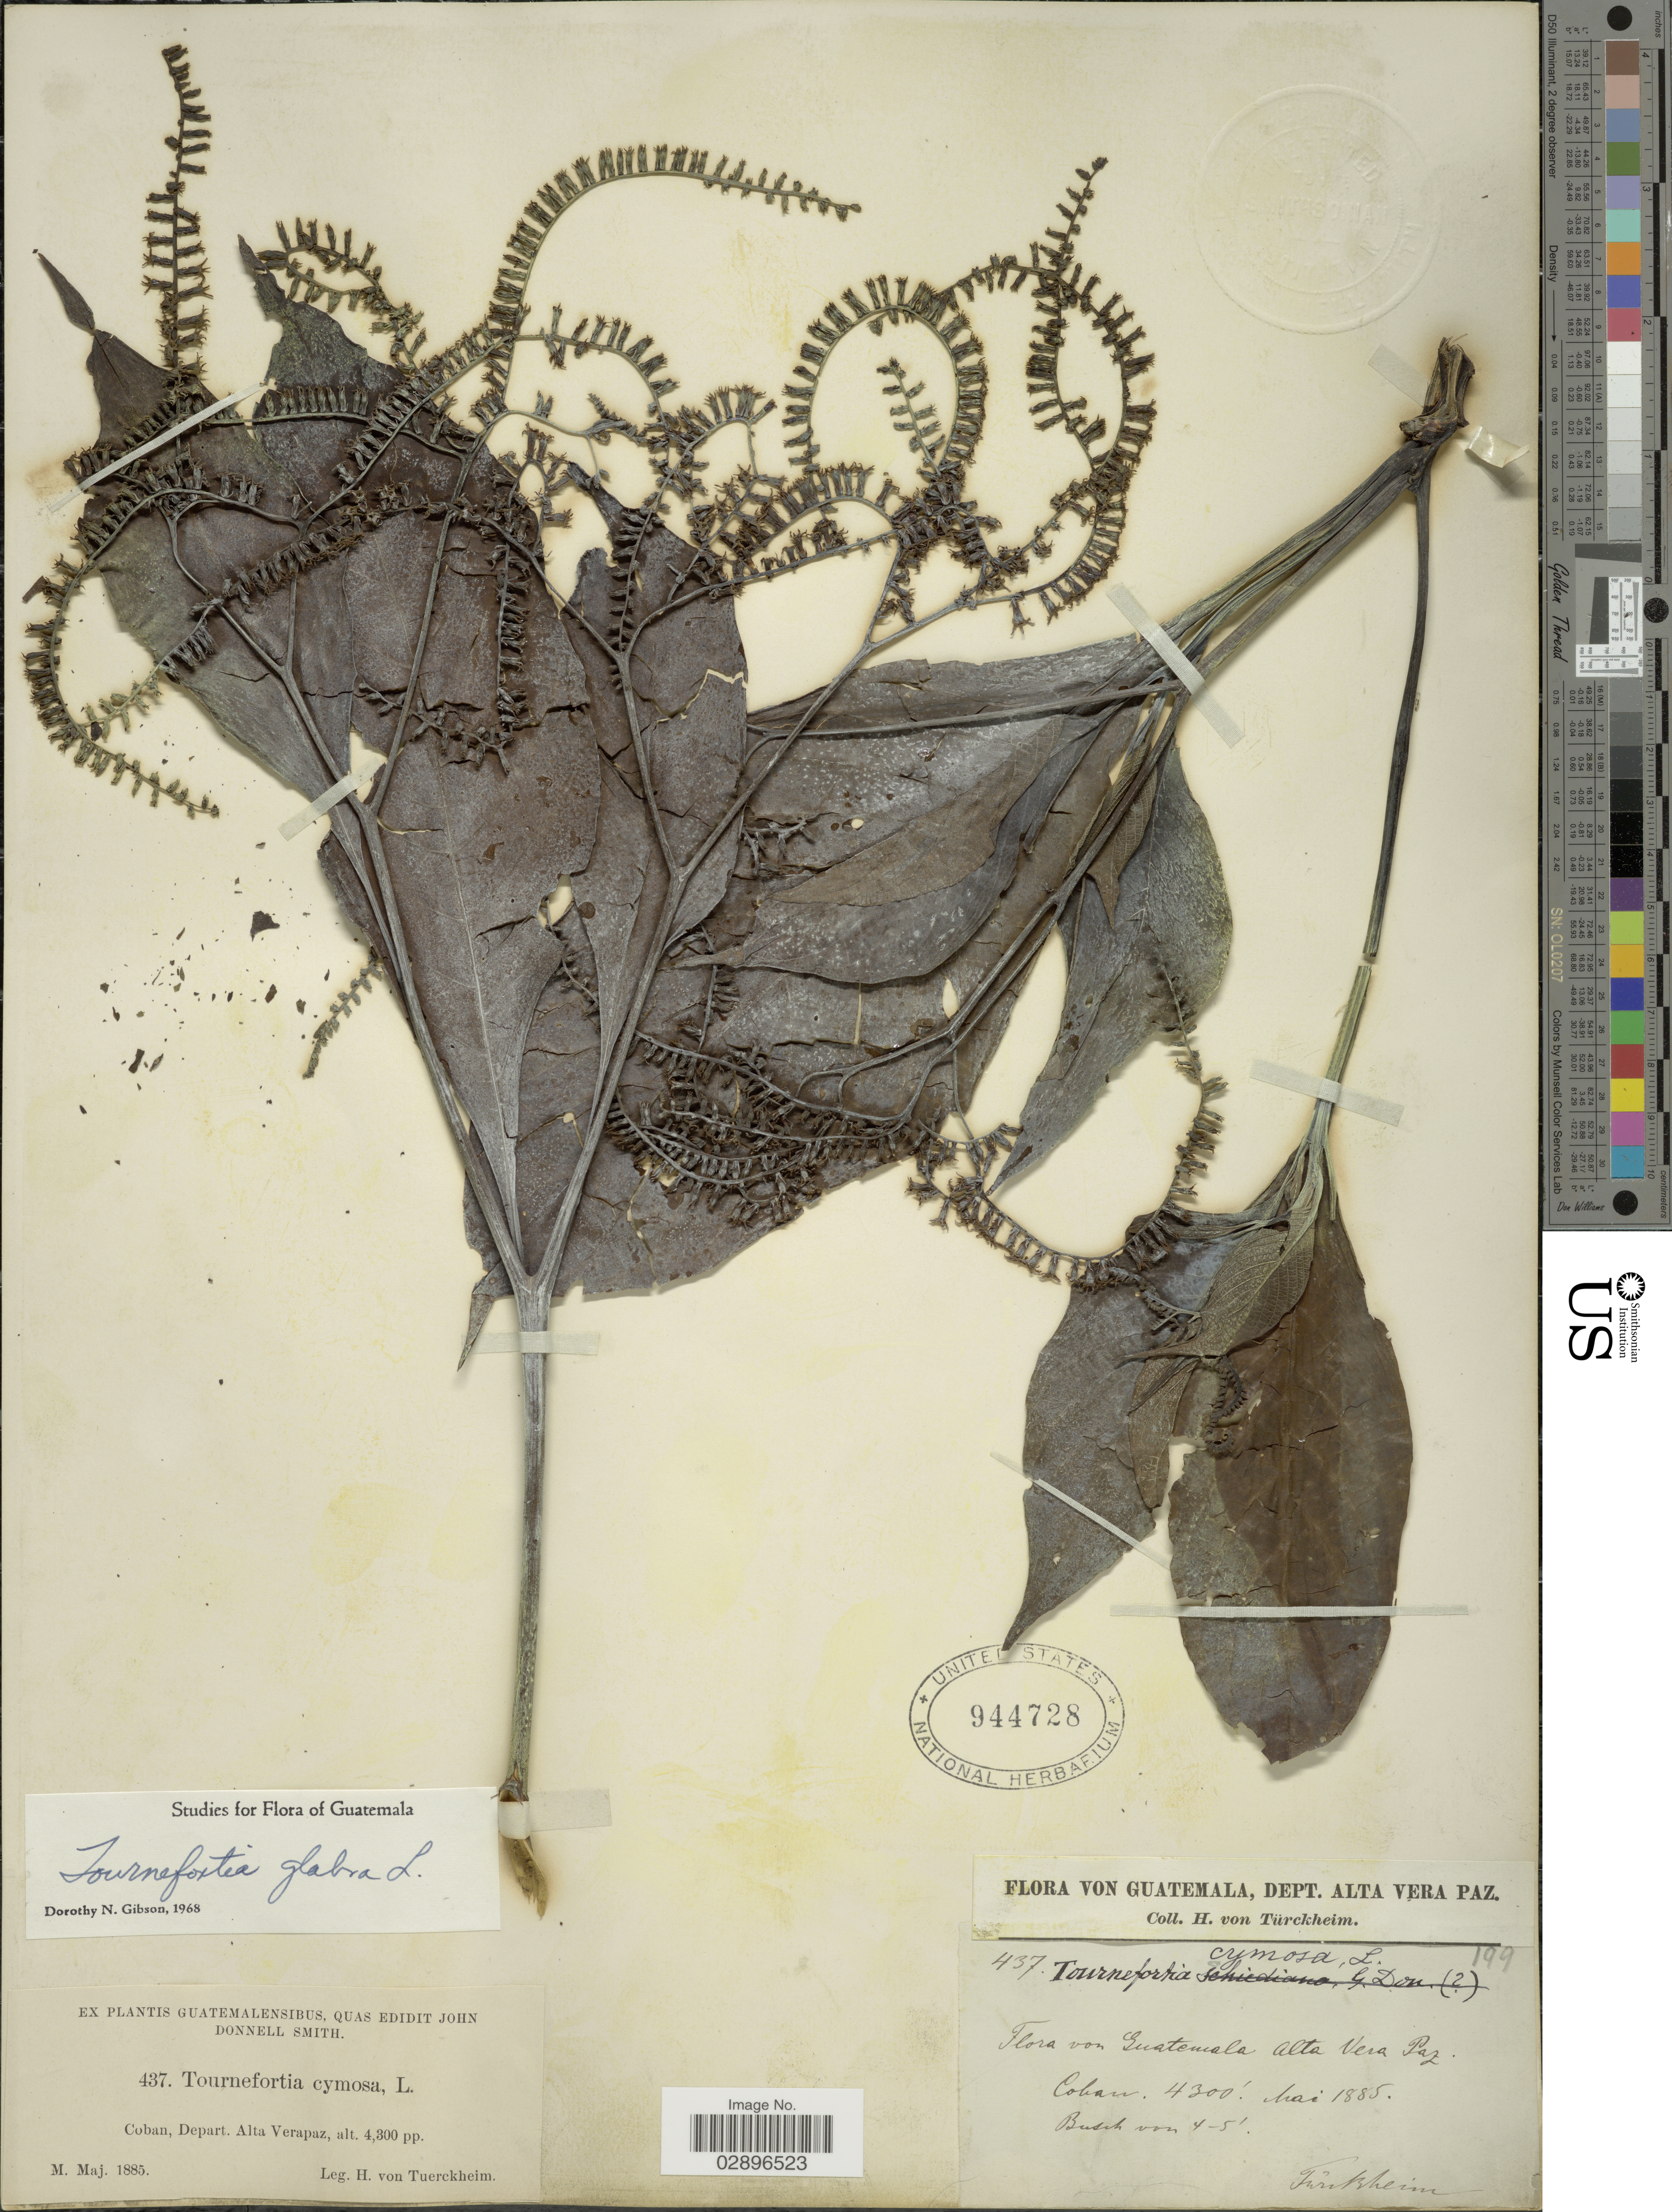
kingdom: Plantae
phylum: Tracheophyta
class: Magnoliopsida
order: Boraginales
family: Heliotropiaceae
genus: Tournefortia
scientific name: Tournefortia glabra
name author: L.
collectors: H. von Türckheim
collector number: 437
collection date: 1885-05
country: Guatemala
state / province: Alta Verapaz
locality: Coban, Depart. Alta Verapaz.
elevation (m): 1311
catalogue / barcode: US 944728